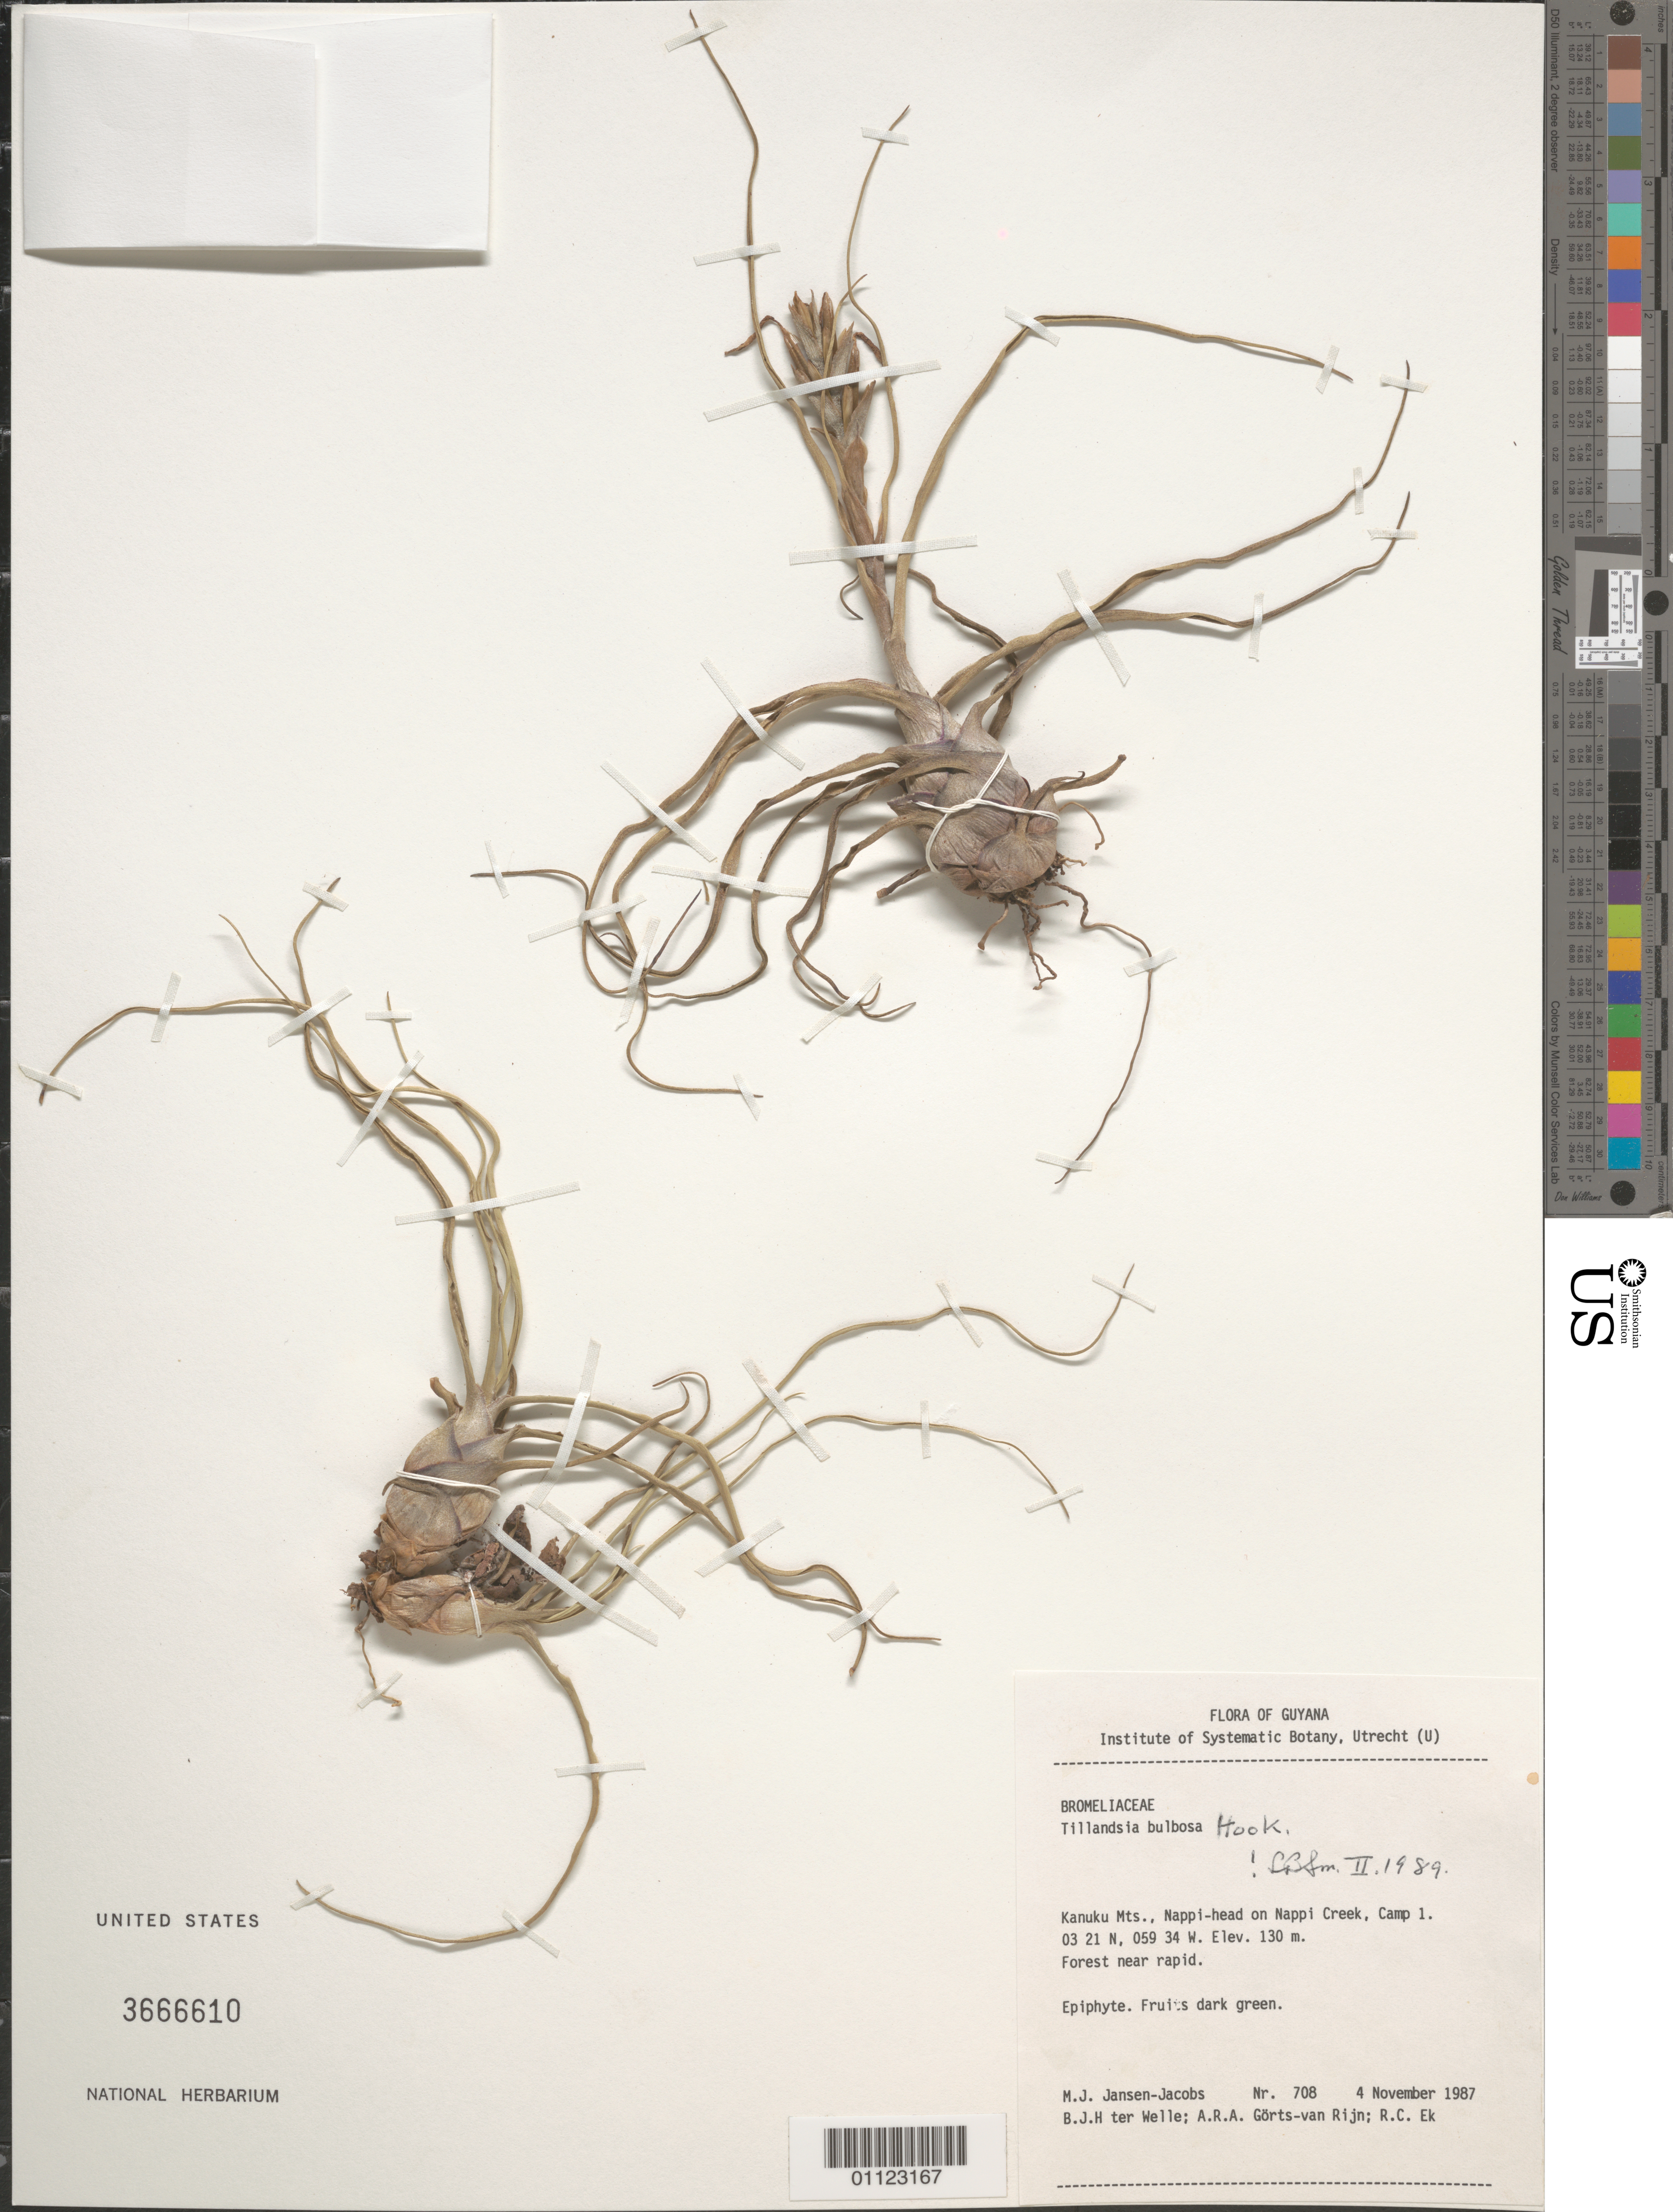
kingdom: Plantae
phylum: Tracheophyta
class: Liliopsida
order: Poales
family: Bromeliaceae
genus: Tillandsia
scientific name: Tillandsia bulbosa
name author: Hook.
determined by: Smith, Lyman B., (US), NMNH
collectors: M. J. Jansen-Jacobs, B. Welle, M. Görts-van Rijn & R. C. Ek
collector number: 708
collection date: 1987-11-04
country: Guyana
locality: Kanuku Mts., Nappi-head on Nappi Creek, Camp 1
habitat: Forest near rapid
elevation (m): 130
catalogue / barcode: US 3666610